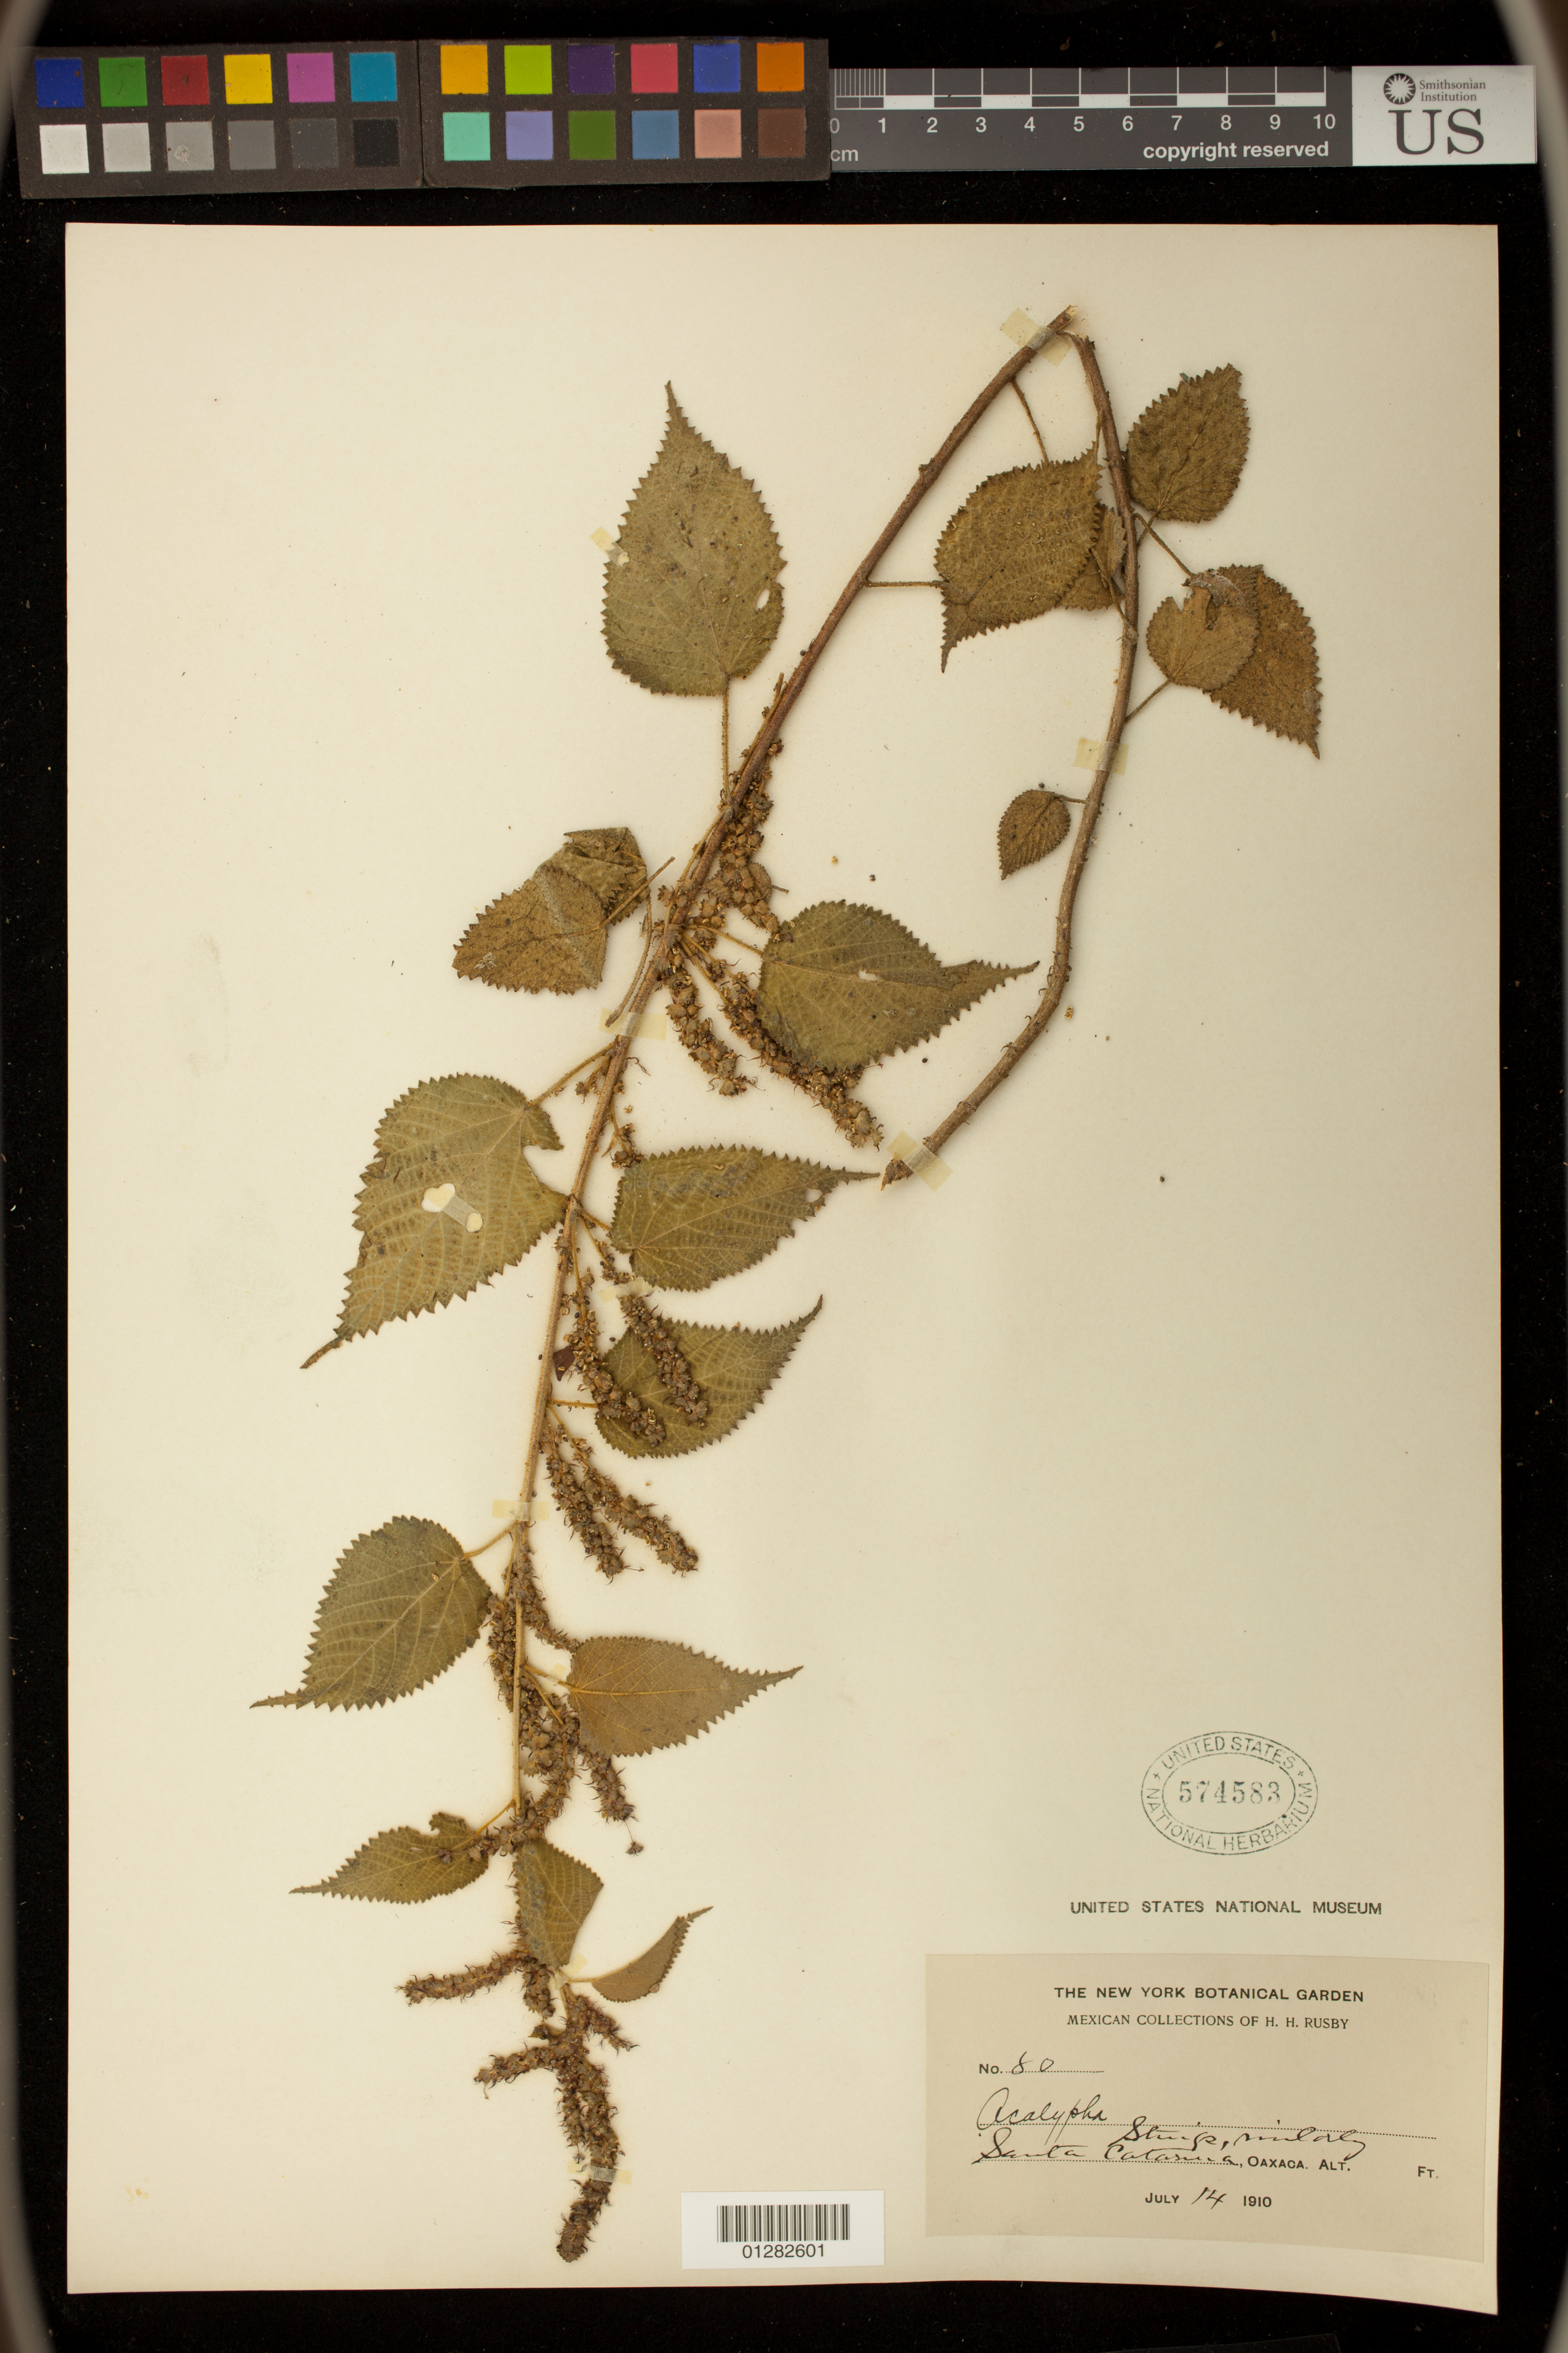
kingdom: Plantae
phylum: Tracheophyta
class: Magnoliopsida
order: Malpighiales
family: Euphorbiaceae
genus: Acalypha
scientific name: Acalypha subviscida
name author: S. Watson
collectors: R. McVaugh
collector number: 80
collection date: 1910-07-14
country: Mexico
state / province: Oaxaca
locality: Santa Catarina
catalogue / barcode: US 574583